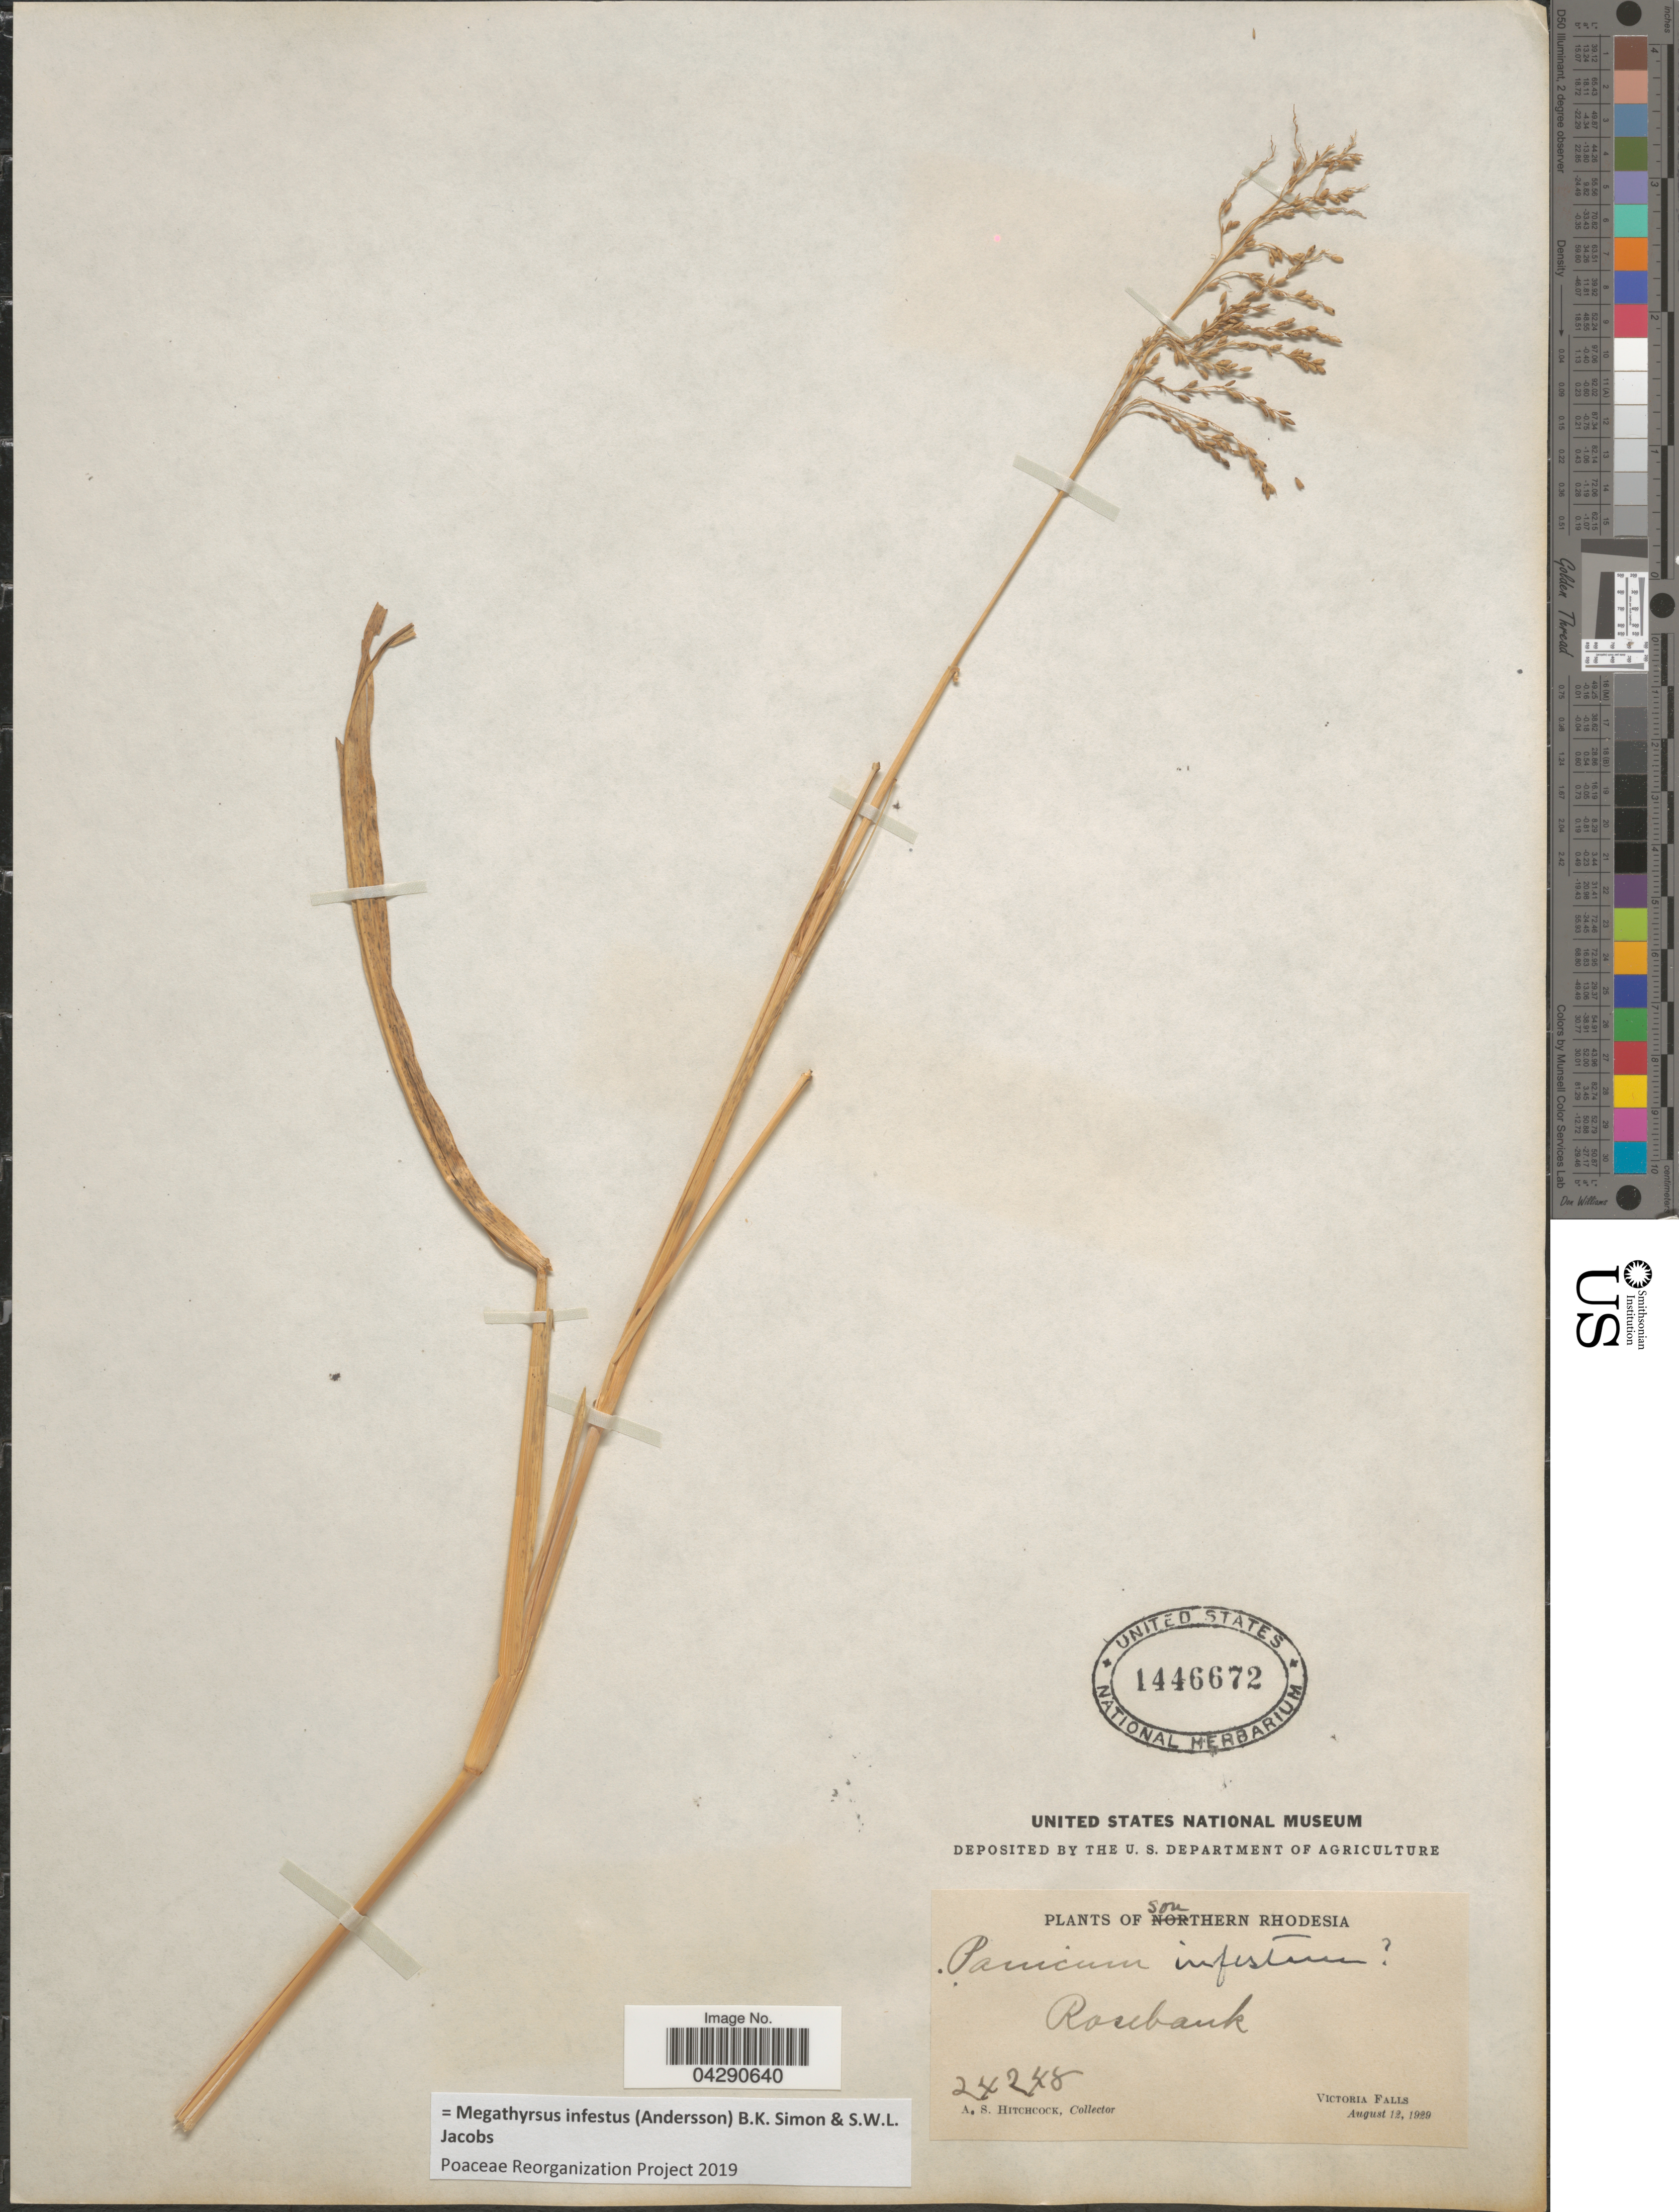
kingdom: Plantae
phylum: Tracheophyta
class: Liliopsida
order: Poales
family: Poaceae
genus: Megathyrsus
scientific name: Megathyrsus infestus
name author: (Peters) B.K. Simon & S.W.L. Jacobs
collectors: A. S. Hitchcock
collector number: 24248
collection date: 1929-08-12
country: Zimbabwe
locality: Southern Rhodesia. Rosebank. Victoria Falls.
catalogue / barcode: US 1446672